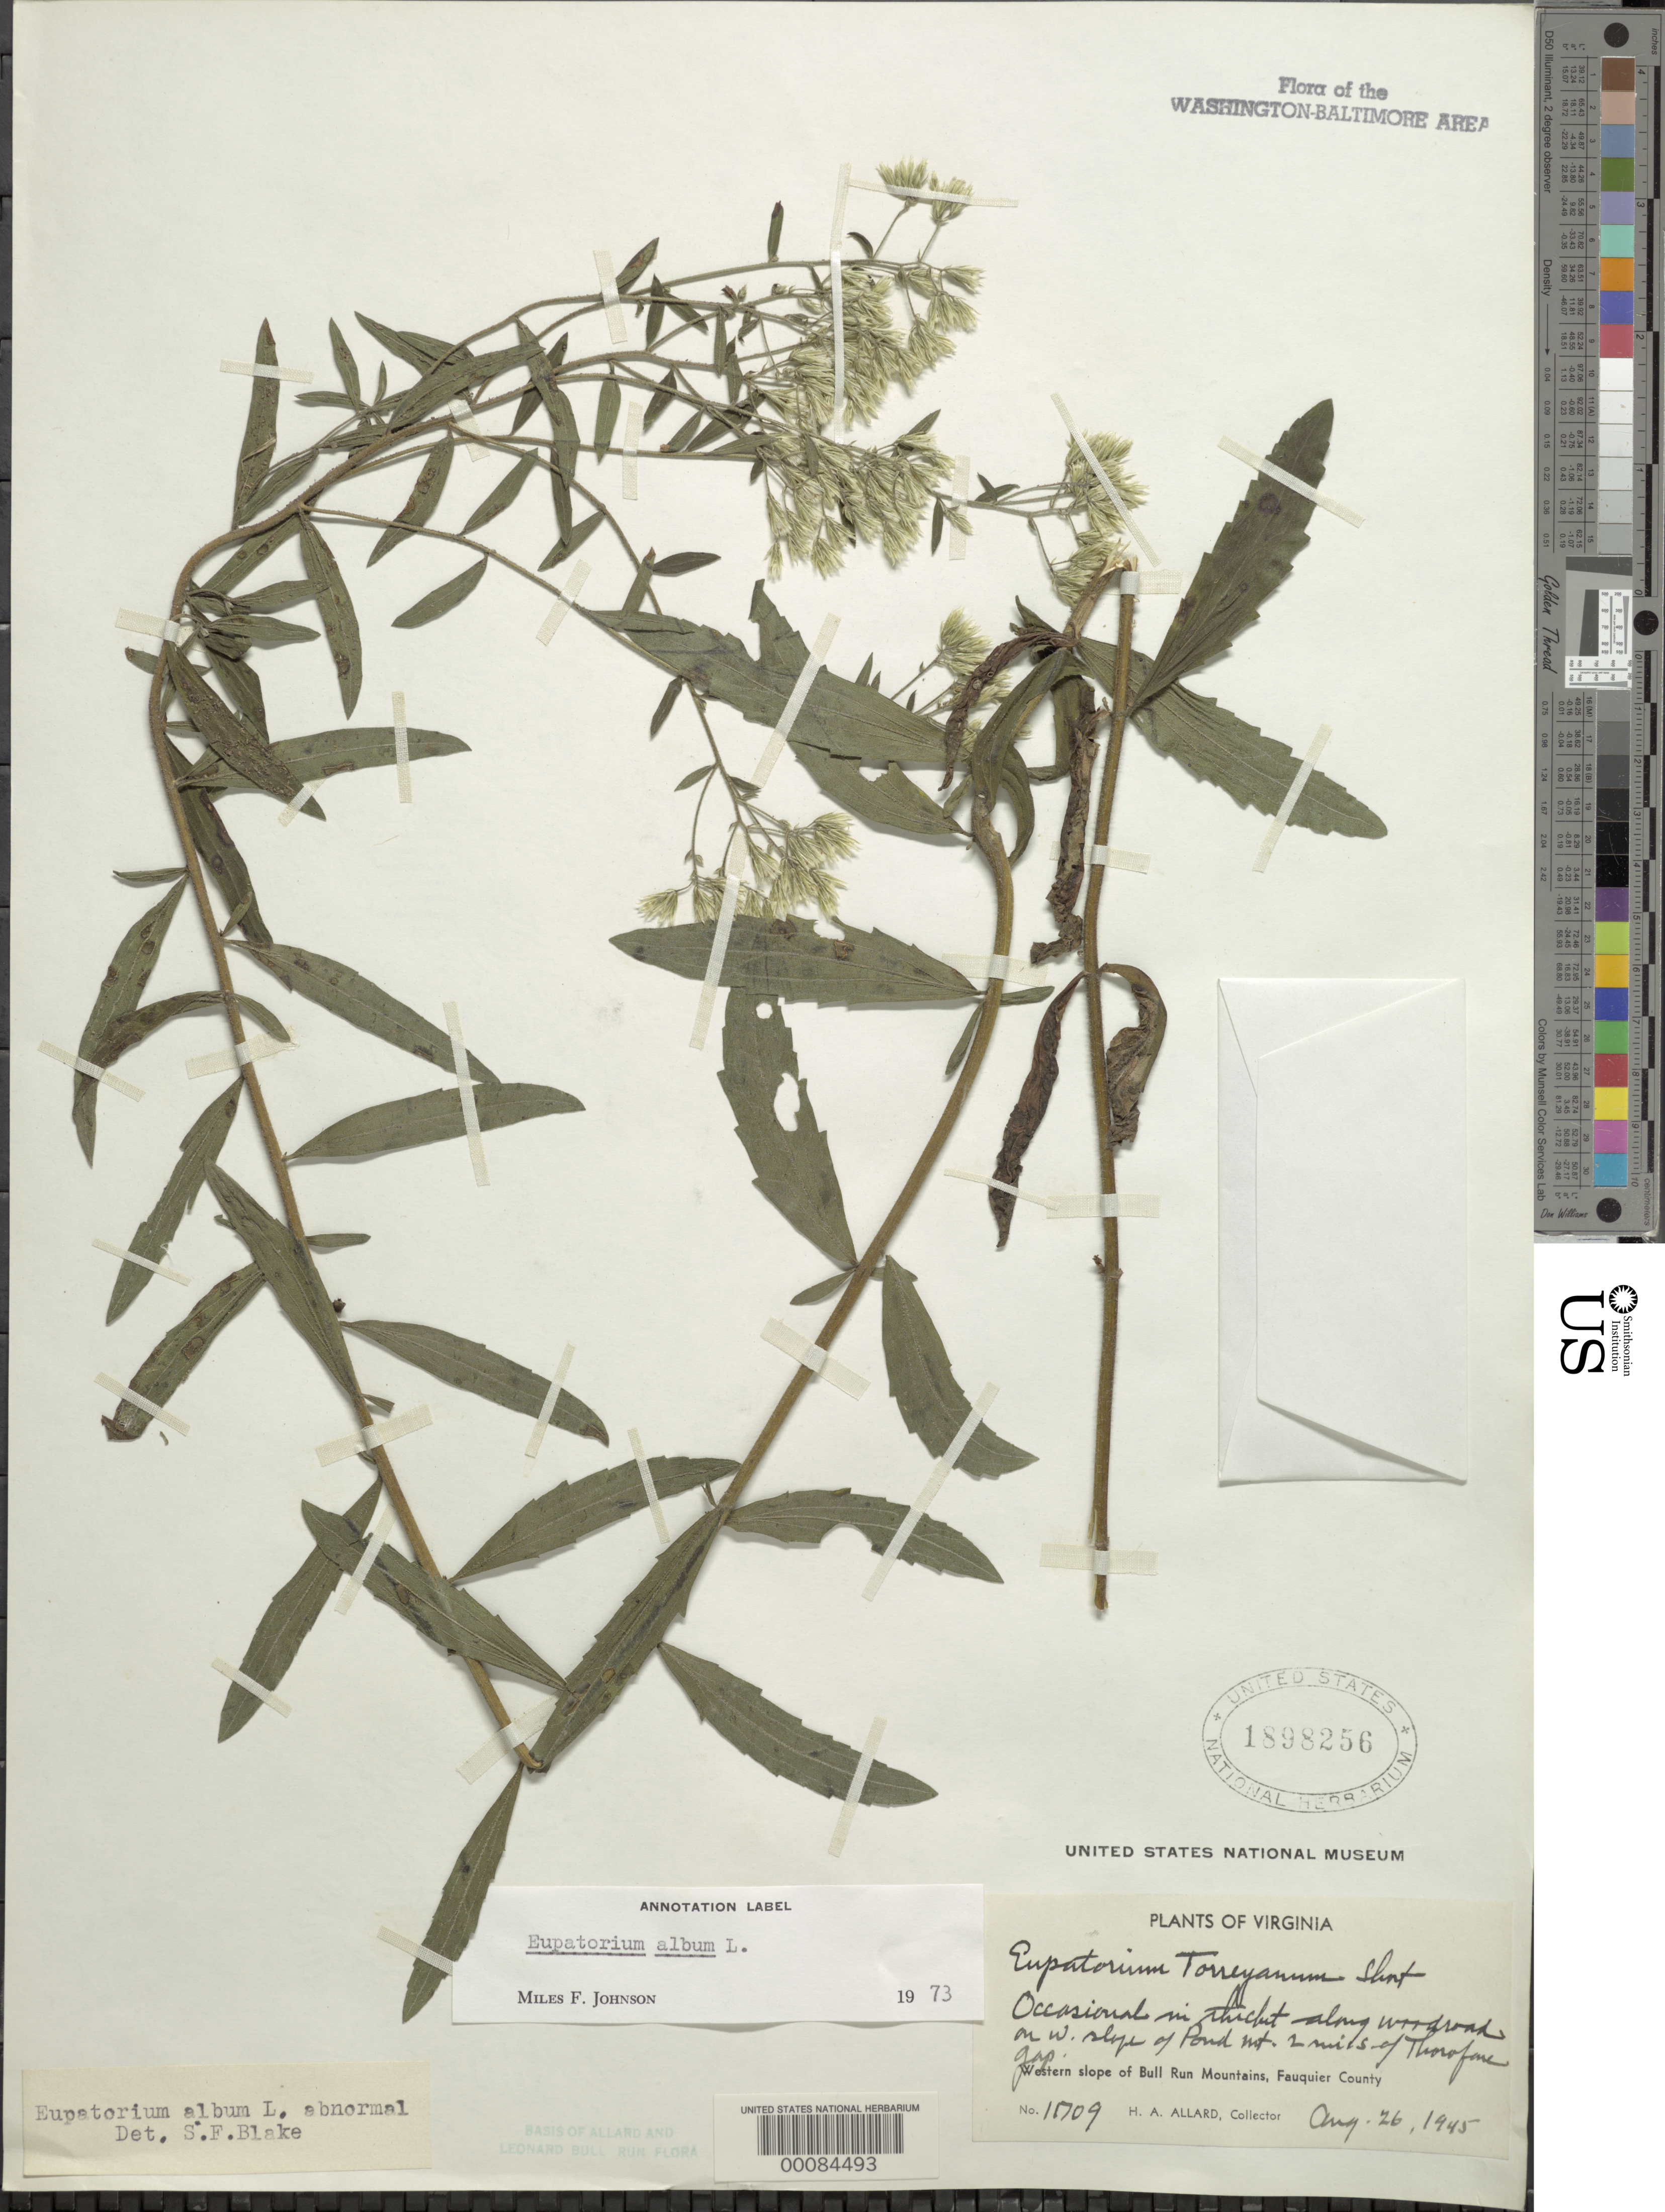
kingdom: Plantae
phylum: Tracheophyta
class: Magnoliopsida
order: Asterales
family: Asteraceae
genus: Eupatorium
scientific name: Eupatorium album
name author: L.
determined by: Johnson, M. F.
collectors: H. A. Allard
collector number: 11709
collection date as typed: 26 Aug 1945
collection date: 1945-08-26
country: United States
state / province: Virginia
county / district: Fauquier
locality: West slope of Pond Mountain near Thorofare Gap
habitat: Thicket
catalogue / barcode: US 1898256